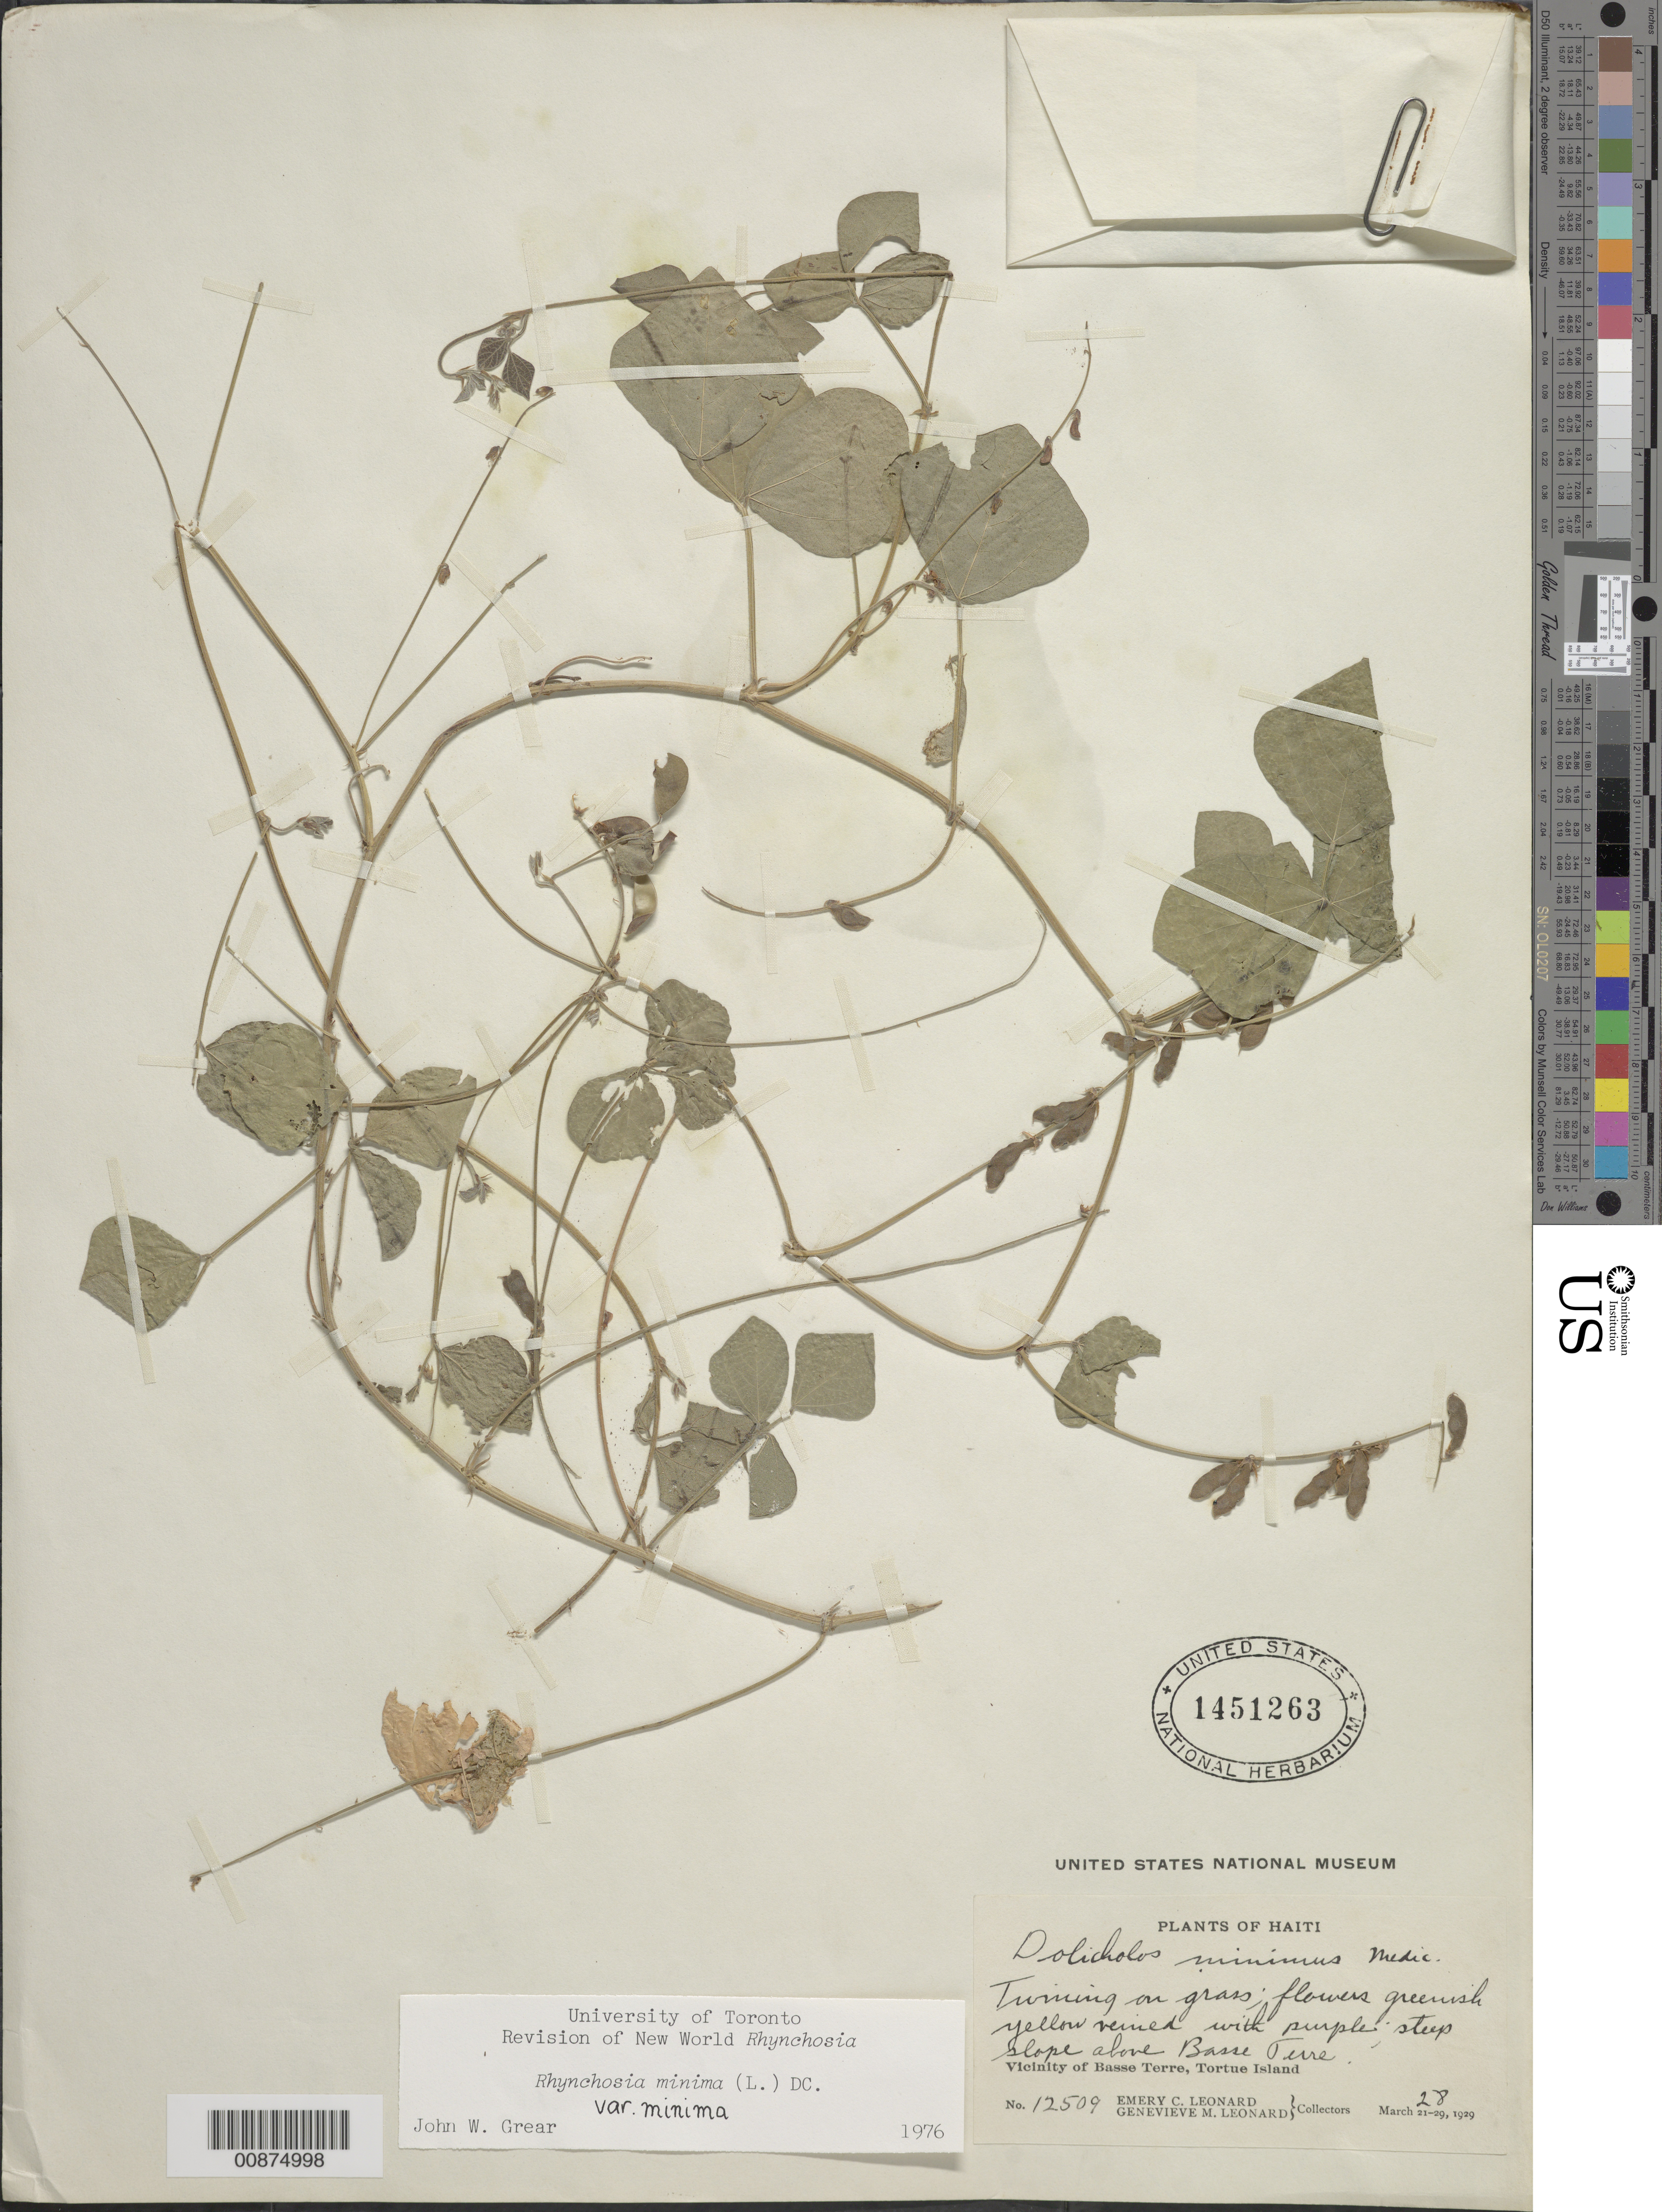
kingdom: Plantae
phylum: Tracheophyta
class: Magnoliopsida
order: Fabales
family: Fabaceae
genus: Rhynchosia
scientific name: Rhynchosia minima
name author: (L.) DC.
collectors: E. C. Leonard & G. M. Leonard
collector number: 12509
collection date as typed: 28 Mar 1929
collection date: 1929-03-28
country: Haiti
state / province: Nord-Óuest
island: Île de la Tortue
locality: Steep slope above Basse Terre, Tortue Island.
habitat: Twining on grass. Steep slope.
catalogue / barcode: US 1451263